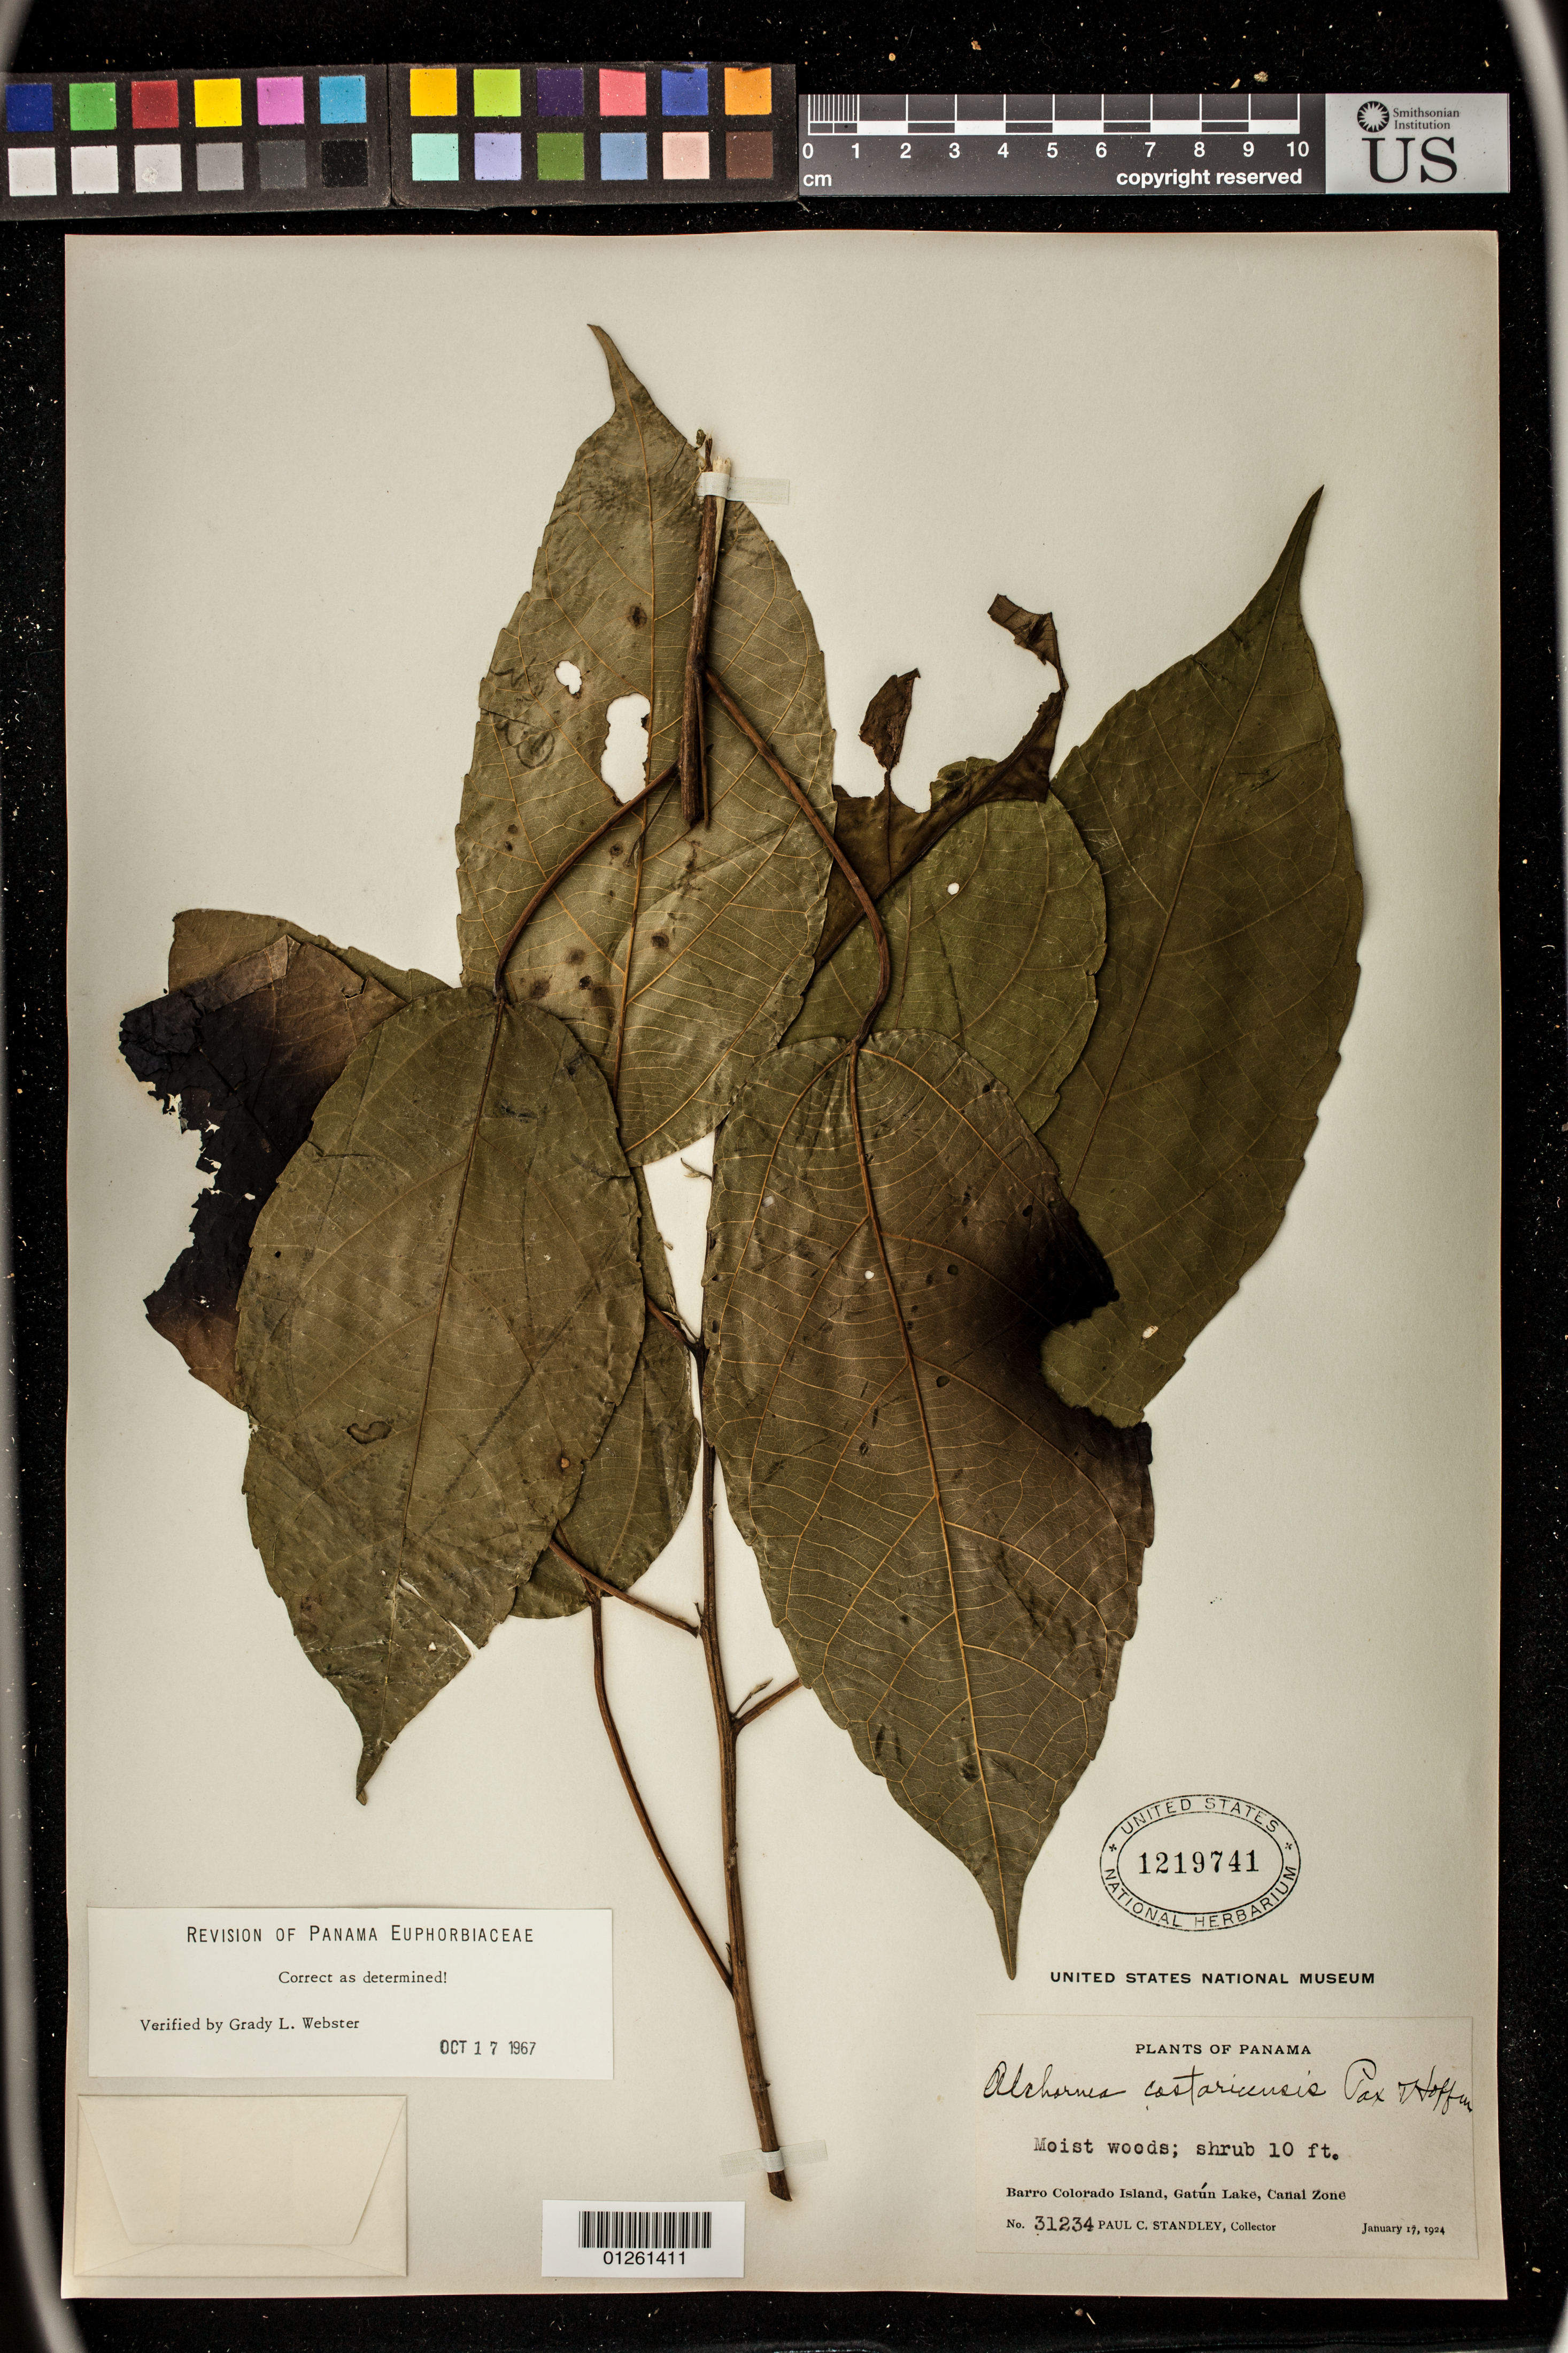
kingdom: Plantae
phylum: Tracheophyta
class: Magnoliopsida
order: Malpighiales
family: Euphorbiaceae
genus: Alchornea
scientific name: Alchornea costaricensis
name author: Pax & K. Hoffm. in Engl.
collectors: P. C. Standley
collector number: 31234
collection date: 1924-01-17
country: Panama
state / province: Panamá Oeste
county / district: Canal Zone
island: Barro Colorado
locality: Barro Colorado Island, Gatun Lake, Canal Zone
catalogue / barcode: US 1219741